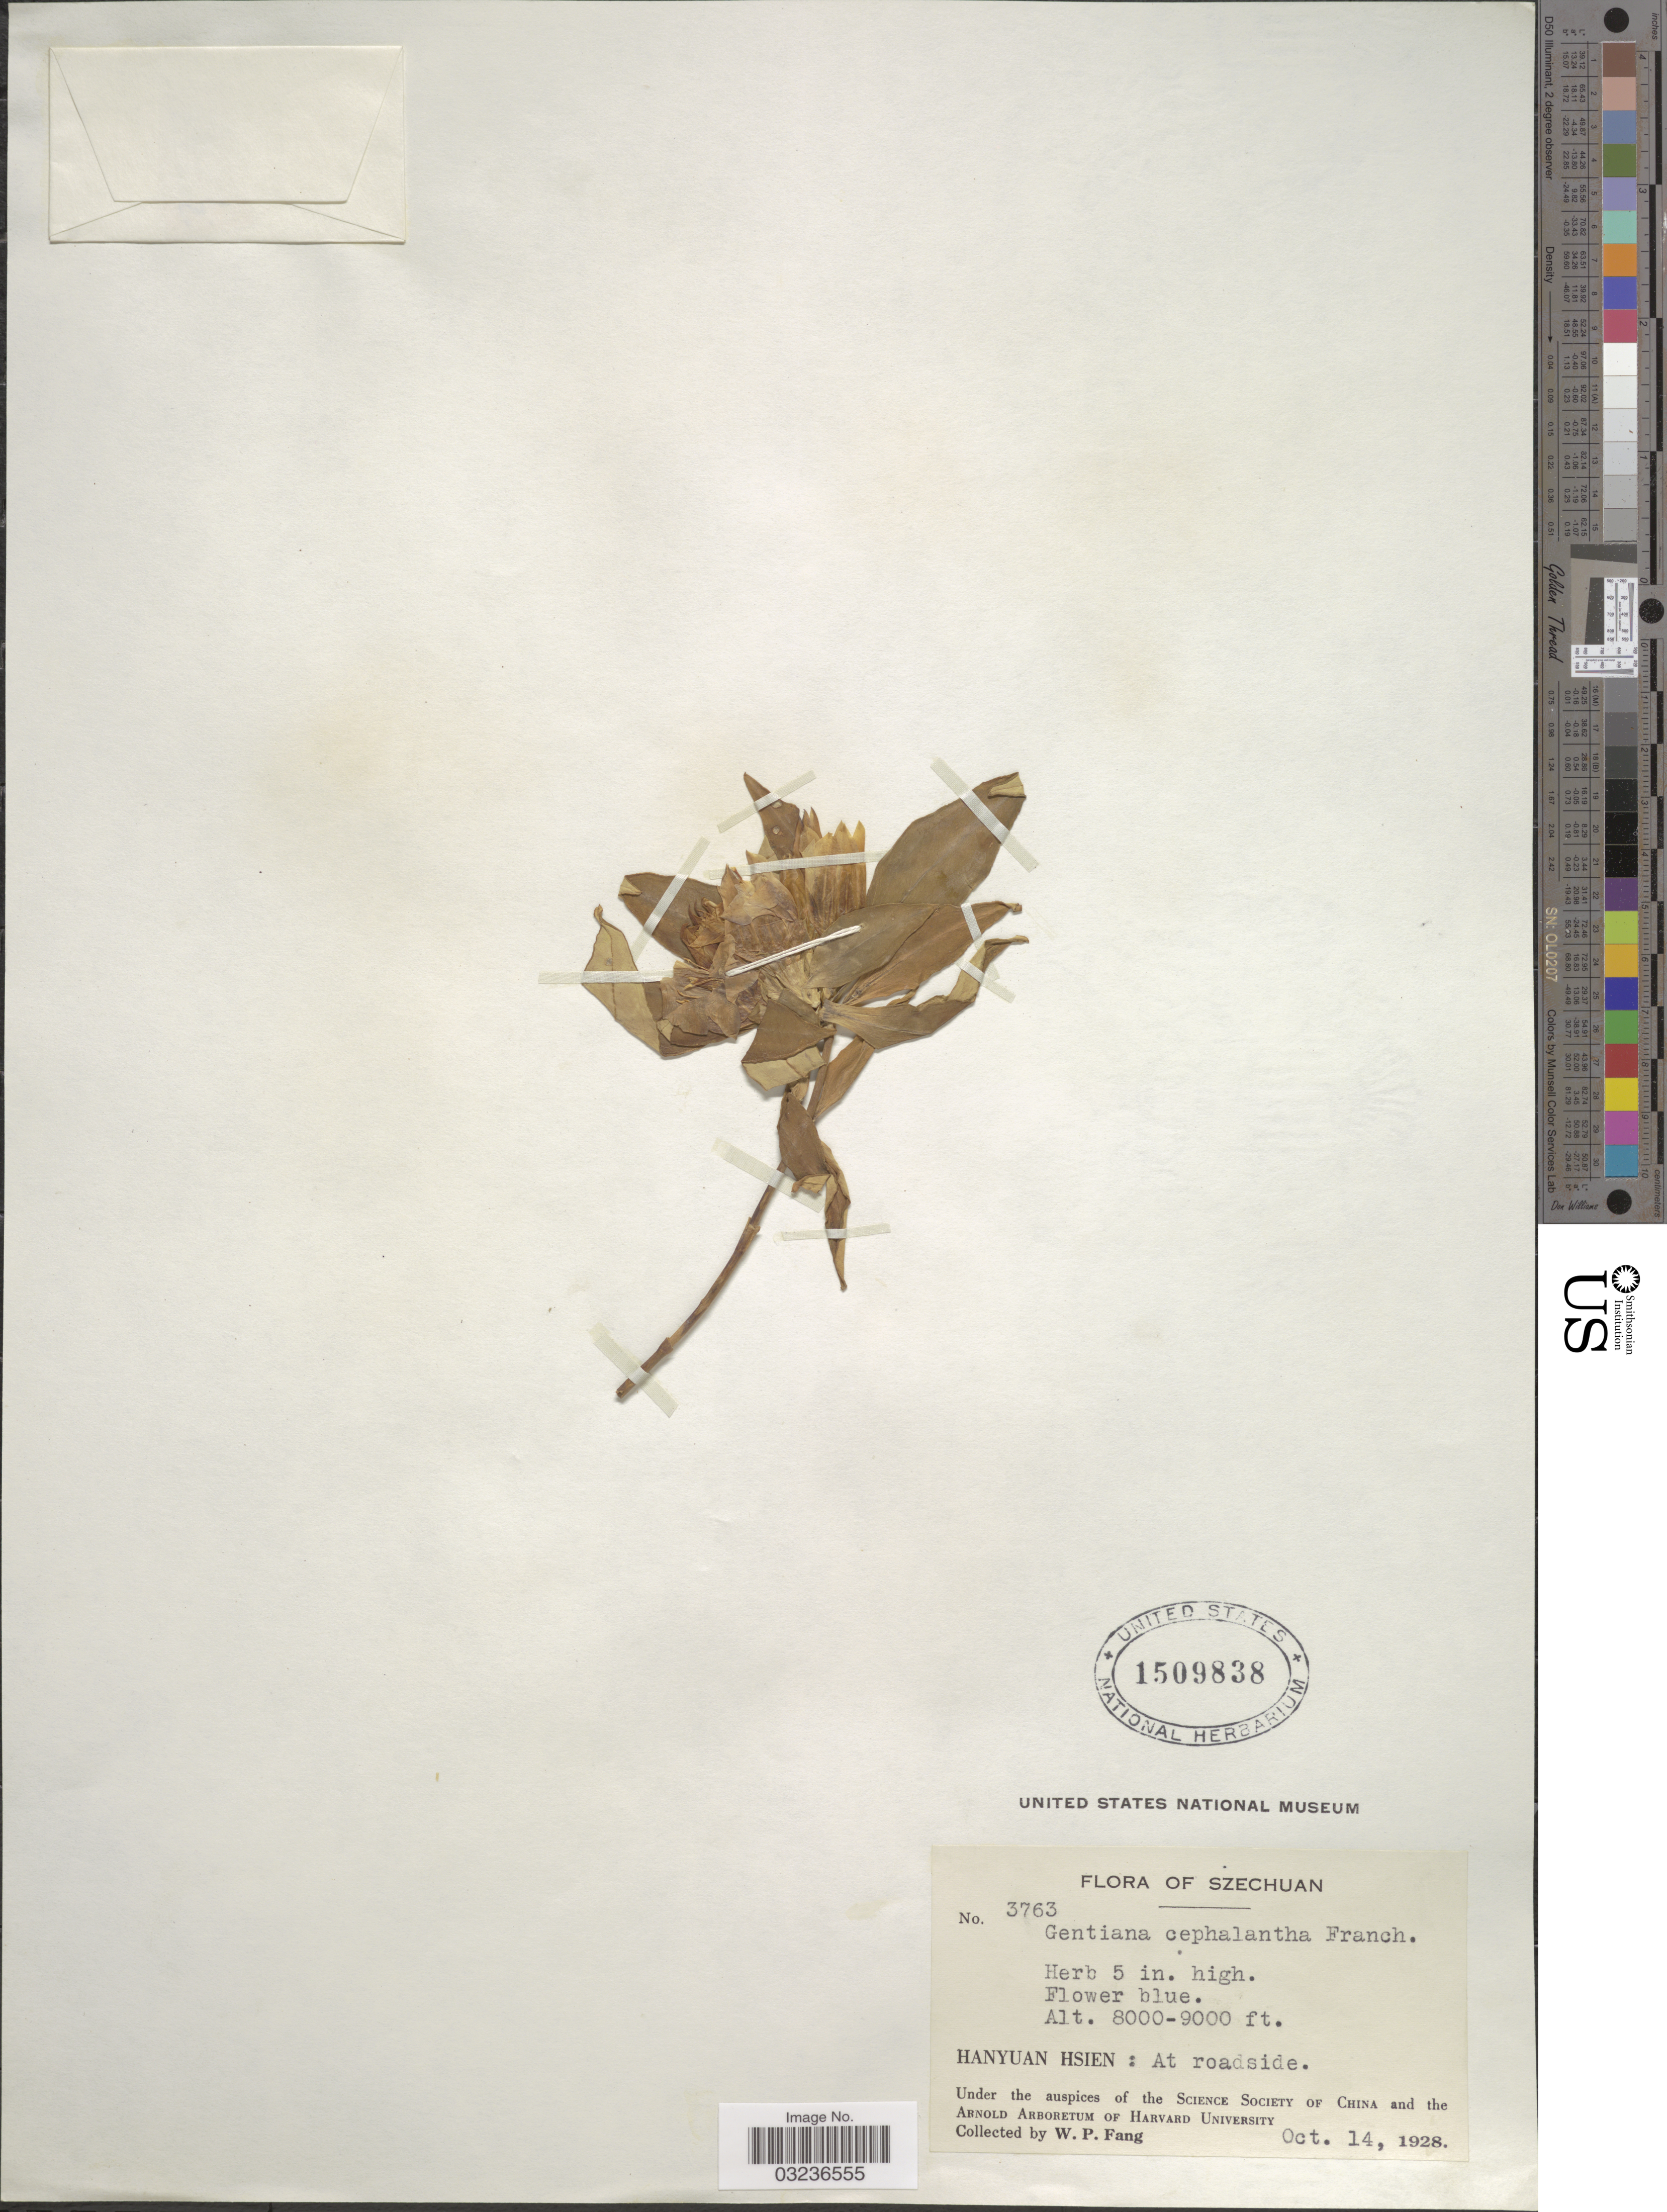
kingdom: Plantae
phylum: Tracheophyta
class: Magnoliopsida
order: Gentianales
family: Gentianaceae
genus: Gentiana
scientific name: Gentiana cephalantha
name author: Franch.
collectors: W. P. Fang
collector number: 3763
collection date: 1928-10-14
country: China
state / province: Sichuan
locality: Szechuan. Hanyuan Hsien: At roadside.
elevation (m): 2438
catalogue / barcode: US 1509838